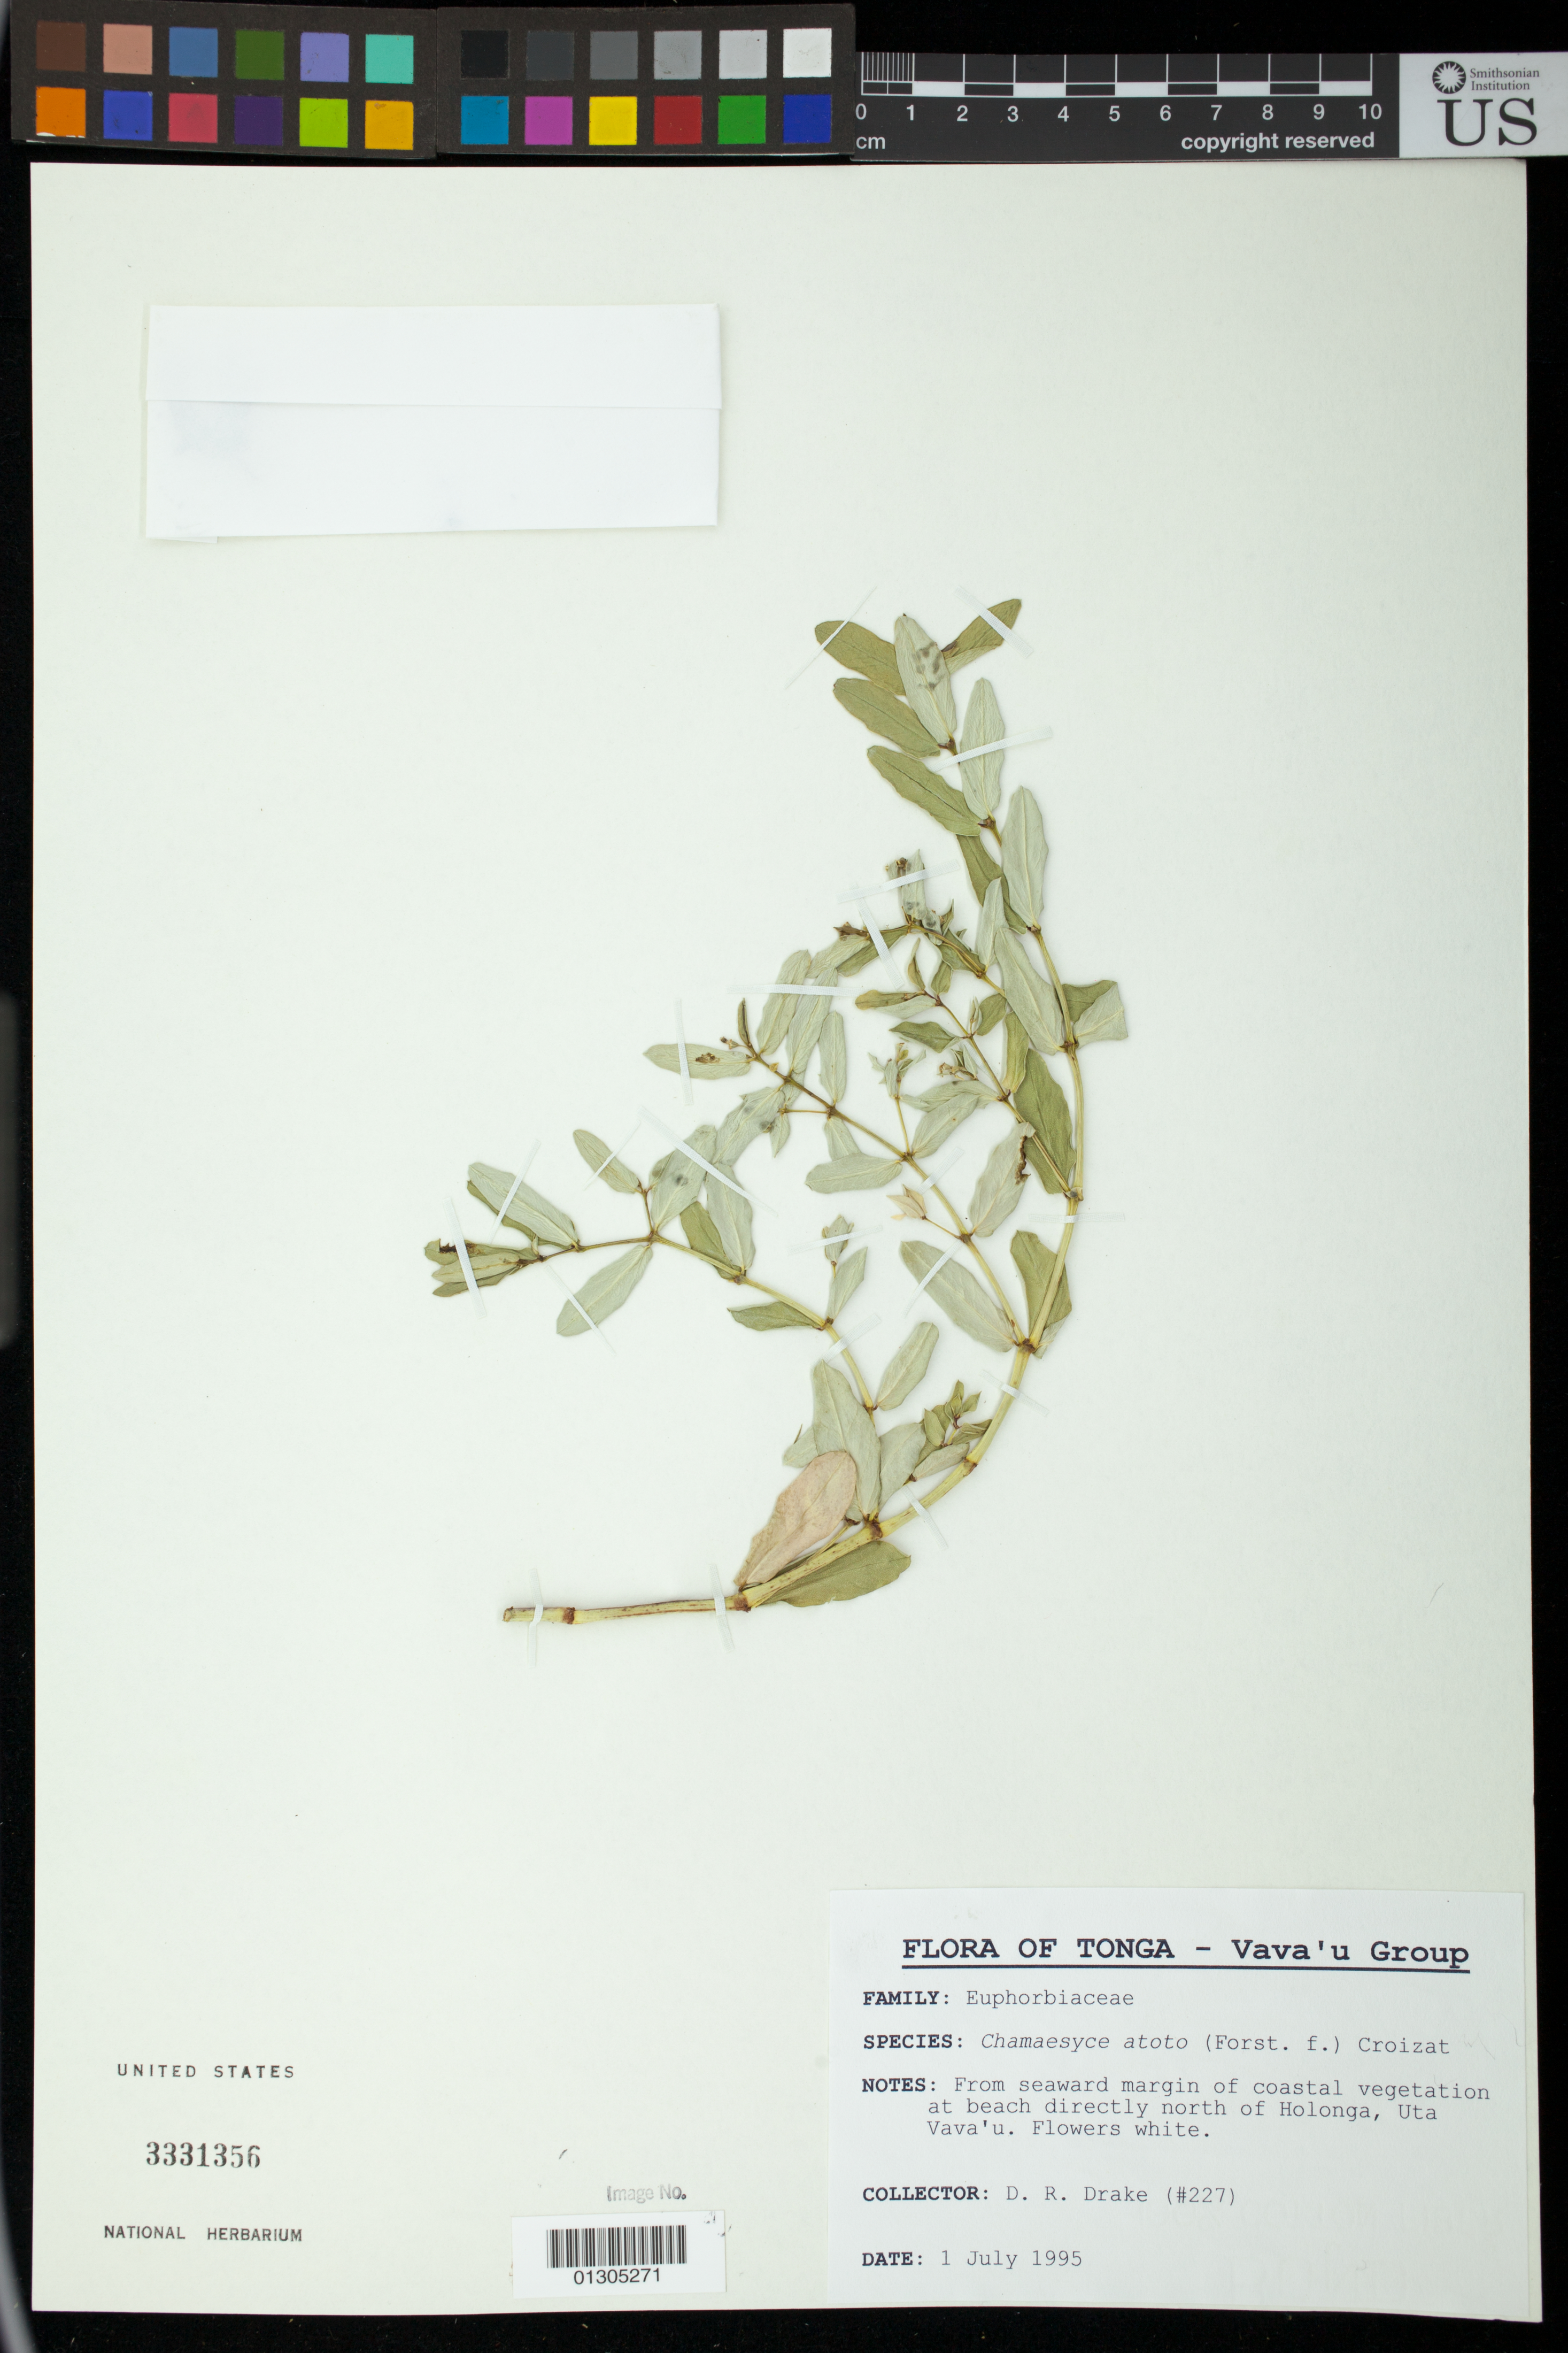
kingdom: Plantae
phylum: Tracheophyta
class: Magnoliopsida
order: Malpighiales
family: Euphorbiaceae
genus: Euphorbia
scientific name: Euphorbia atoto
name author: G. Forst.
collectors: D.R. Drake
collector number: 227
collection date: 1995-07-01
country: Tonga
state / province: Vava'u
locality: From seaweed margin of coastal vegetation at beach directly north of Holonga, Uta Vava'u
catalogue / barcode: US 3331356